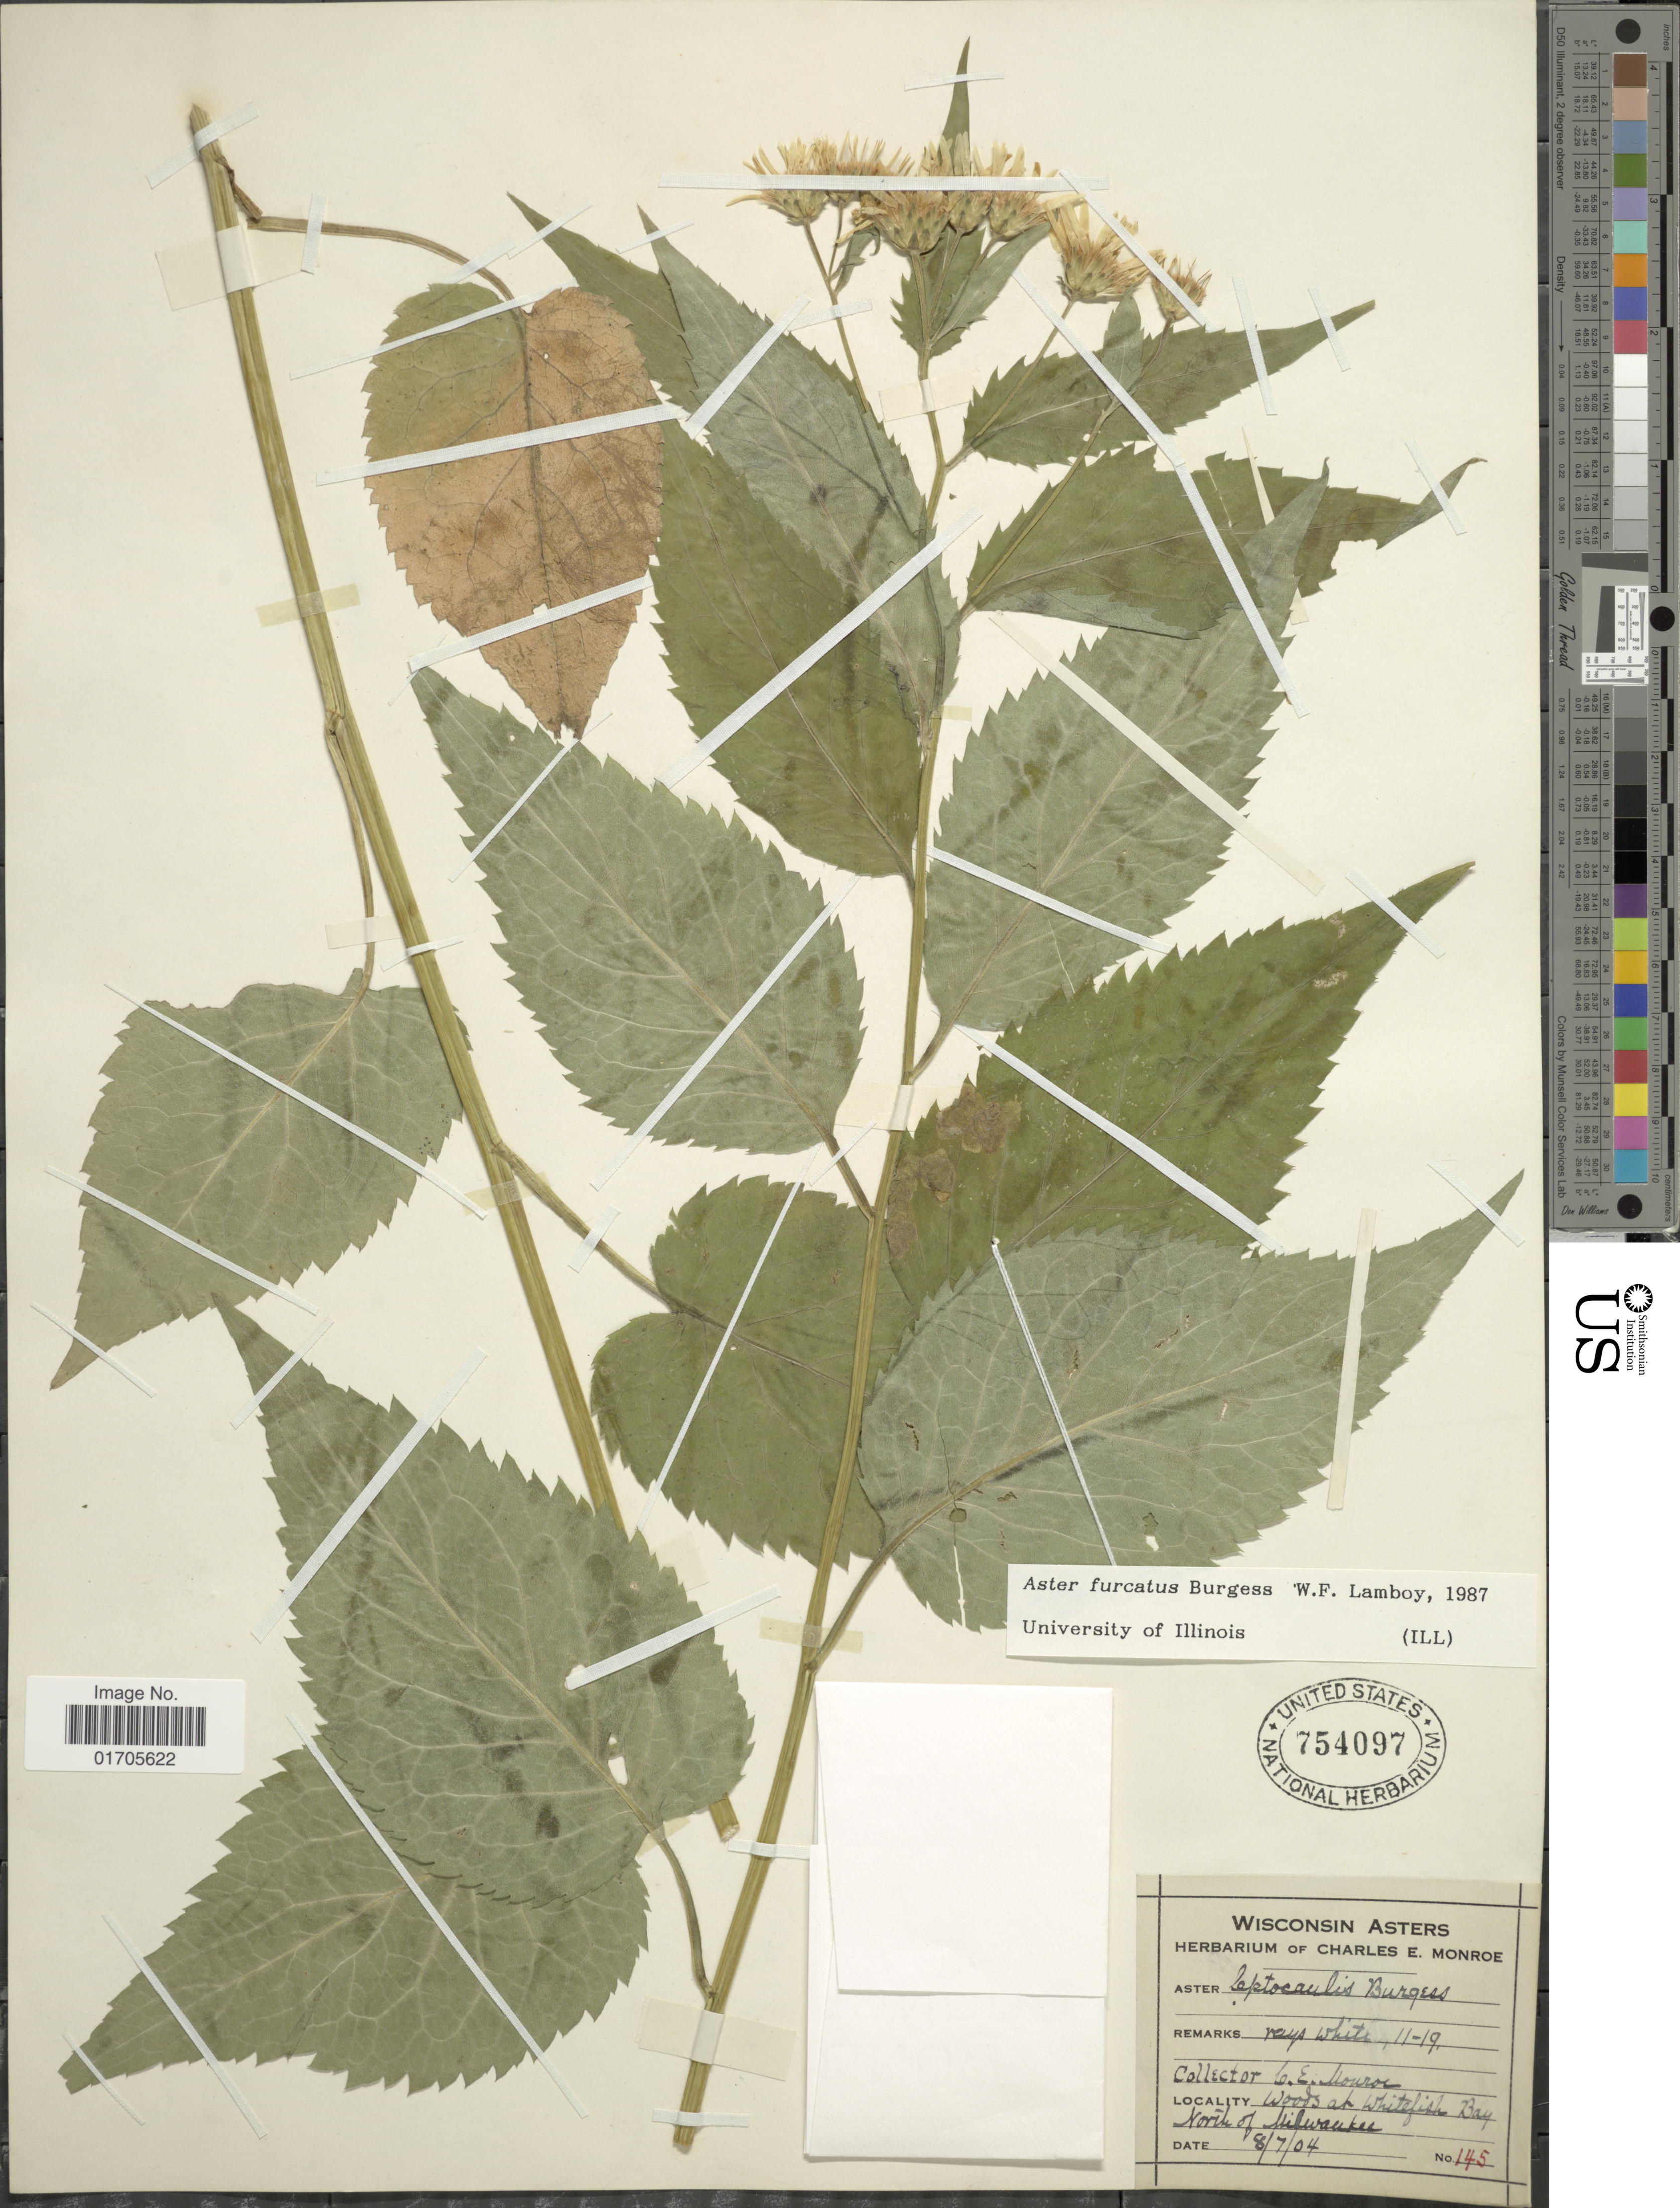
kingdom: Plantae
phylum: Tracheophyta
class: Magnoliopsida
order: Asterales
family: Asteraceae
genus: Eurybia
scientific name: Eurybia furcata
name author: G.L. Nesom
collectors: C. Monroe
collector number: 145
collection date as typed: Transcribed d/m/y: 7/8/4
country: United States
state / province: Wisconsin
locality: Wisconsin Asters. Woods at Whitefish Bay, North of Milwaukee.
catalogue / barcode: US 754097